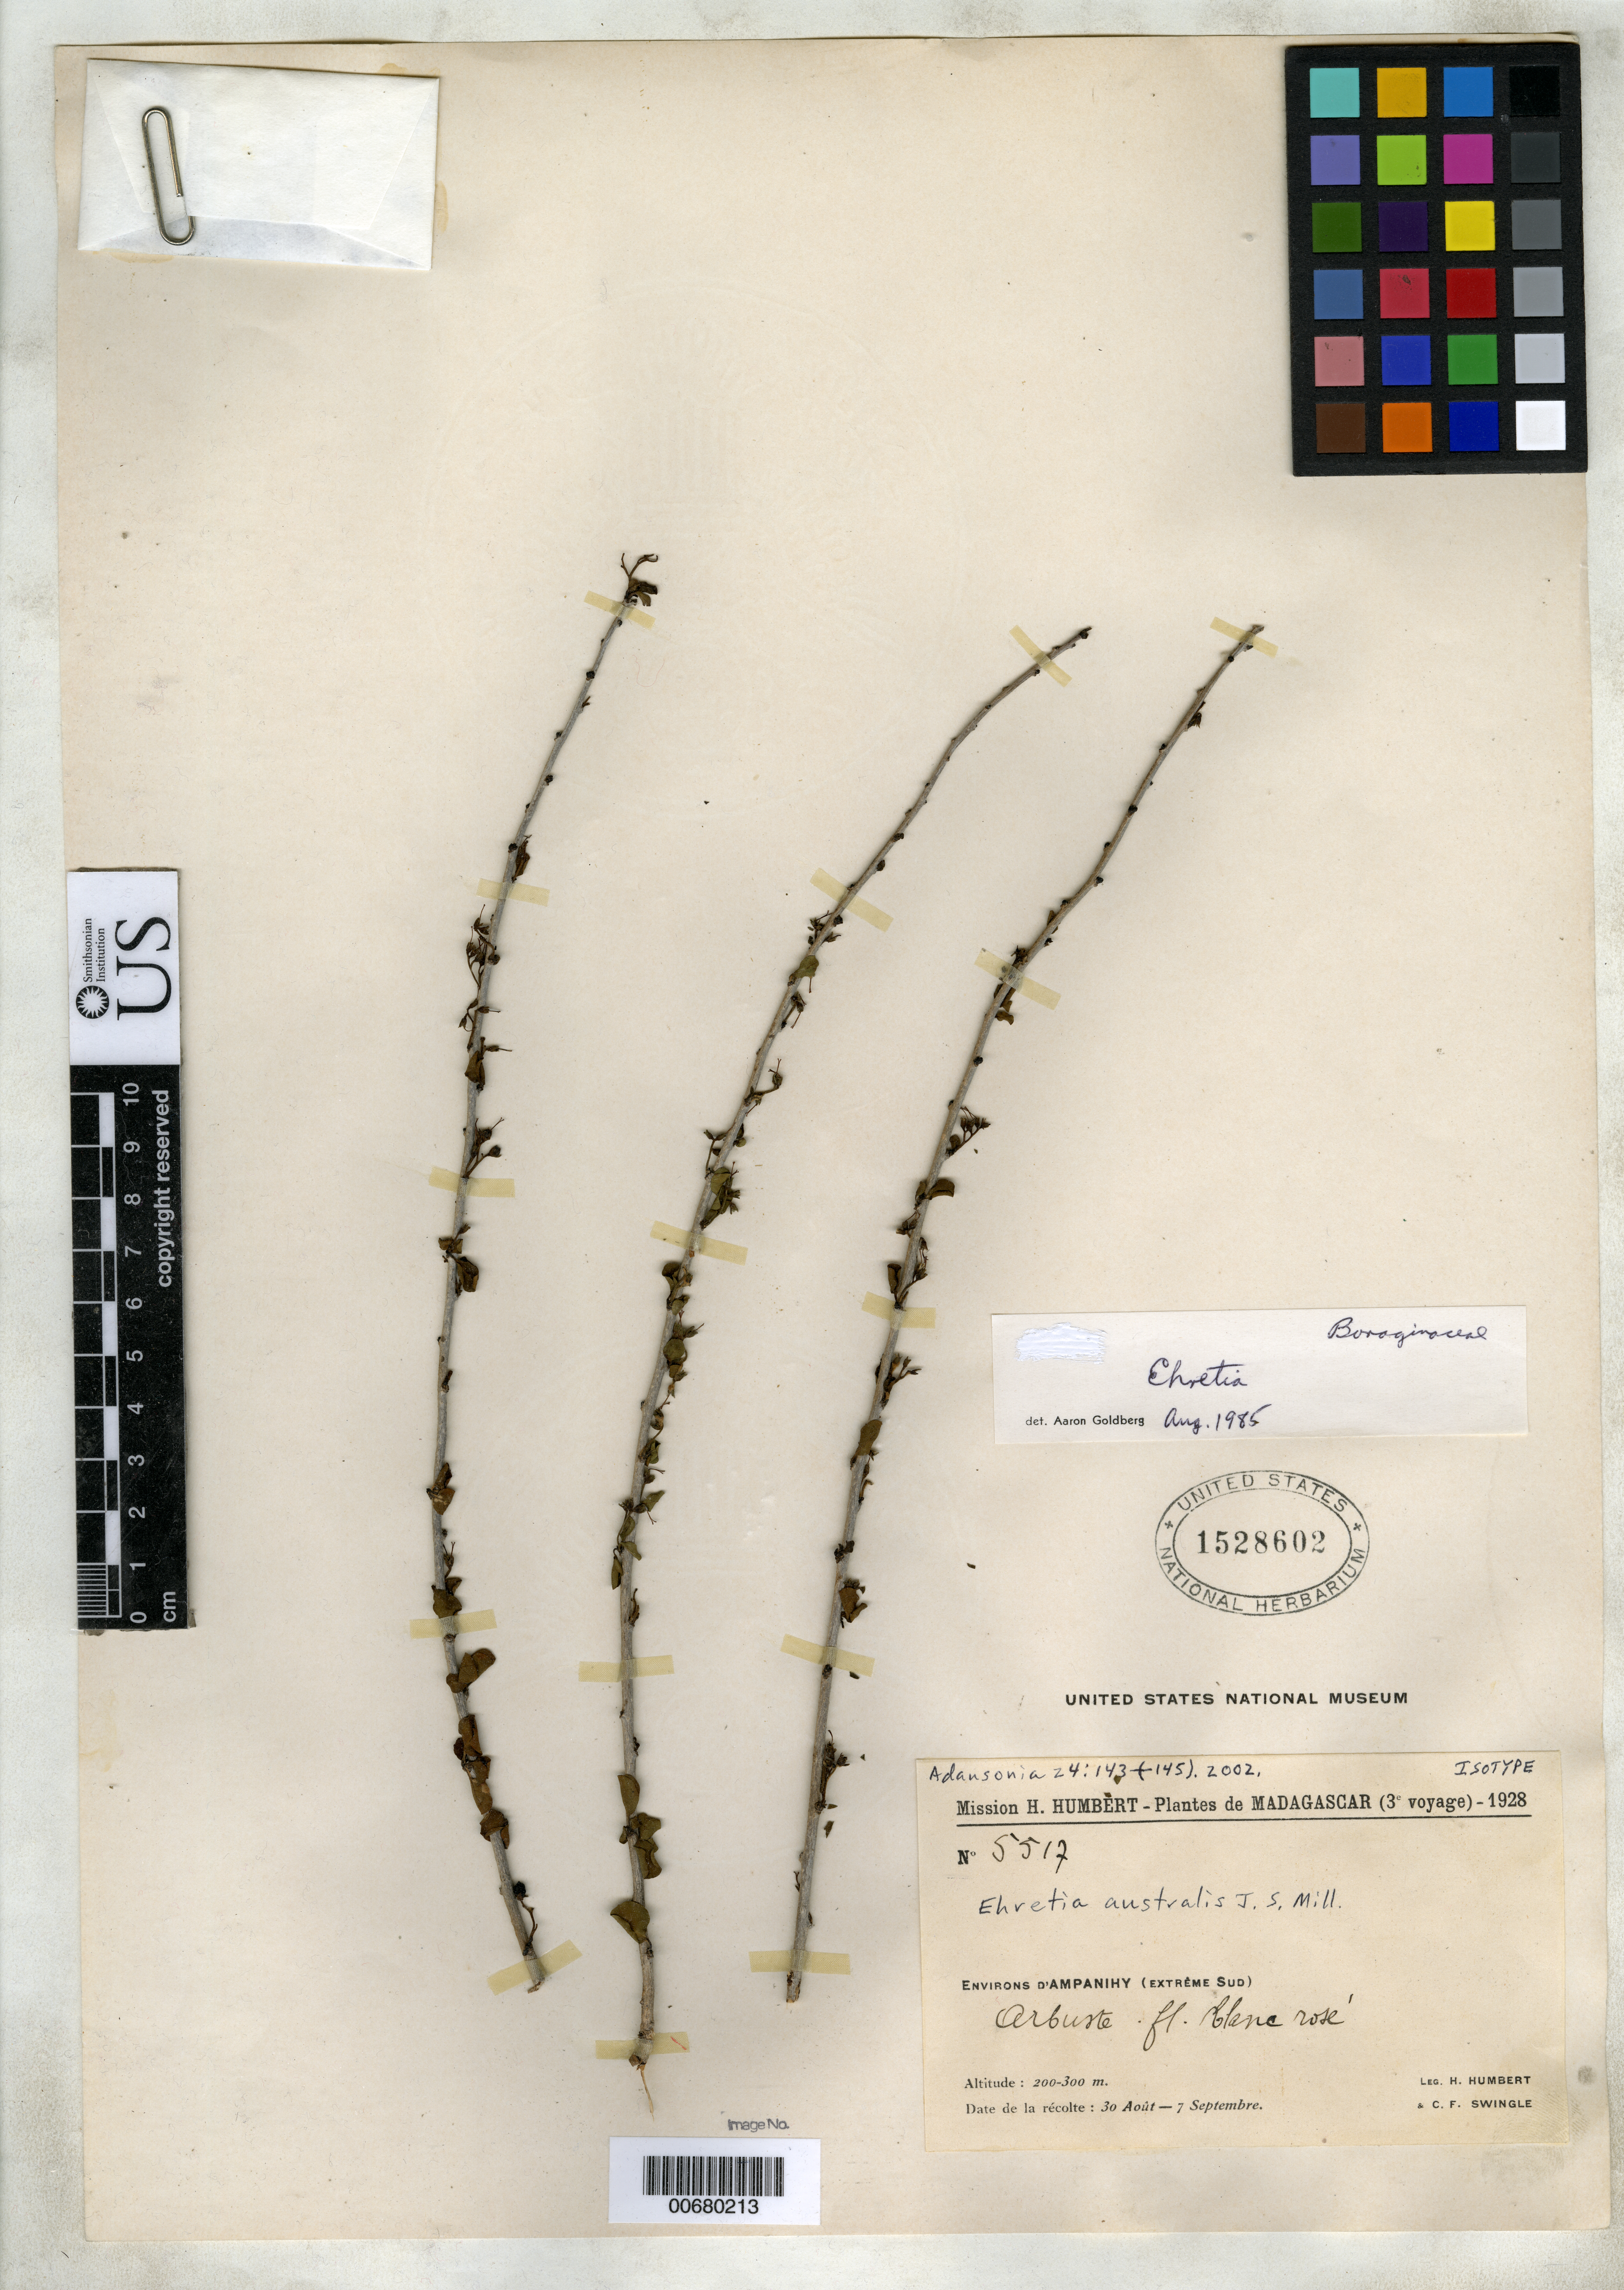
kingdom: Plantae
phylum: Tracheophyta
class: Magnoliopsida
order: Boraginales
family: Ehretiaceae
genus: Ehretia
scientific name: Ehretia australis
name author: J.S. Mill.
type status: Isotype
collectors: H. Humbert & C. Swingle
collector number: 5517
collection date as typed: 30 Aug 1928 to 07 Sep 1928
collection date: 1928-08-30/1928-09-07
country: Madagascar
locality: Environs d'Ampanihy (extreme sud).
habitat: Arbuste.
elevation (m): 200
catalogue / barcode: US 1528602